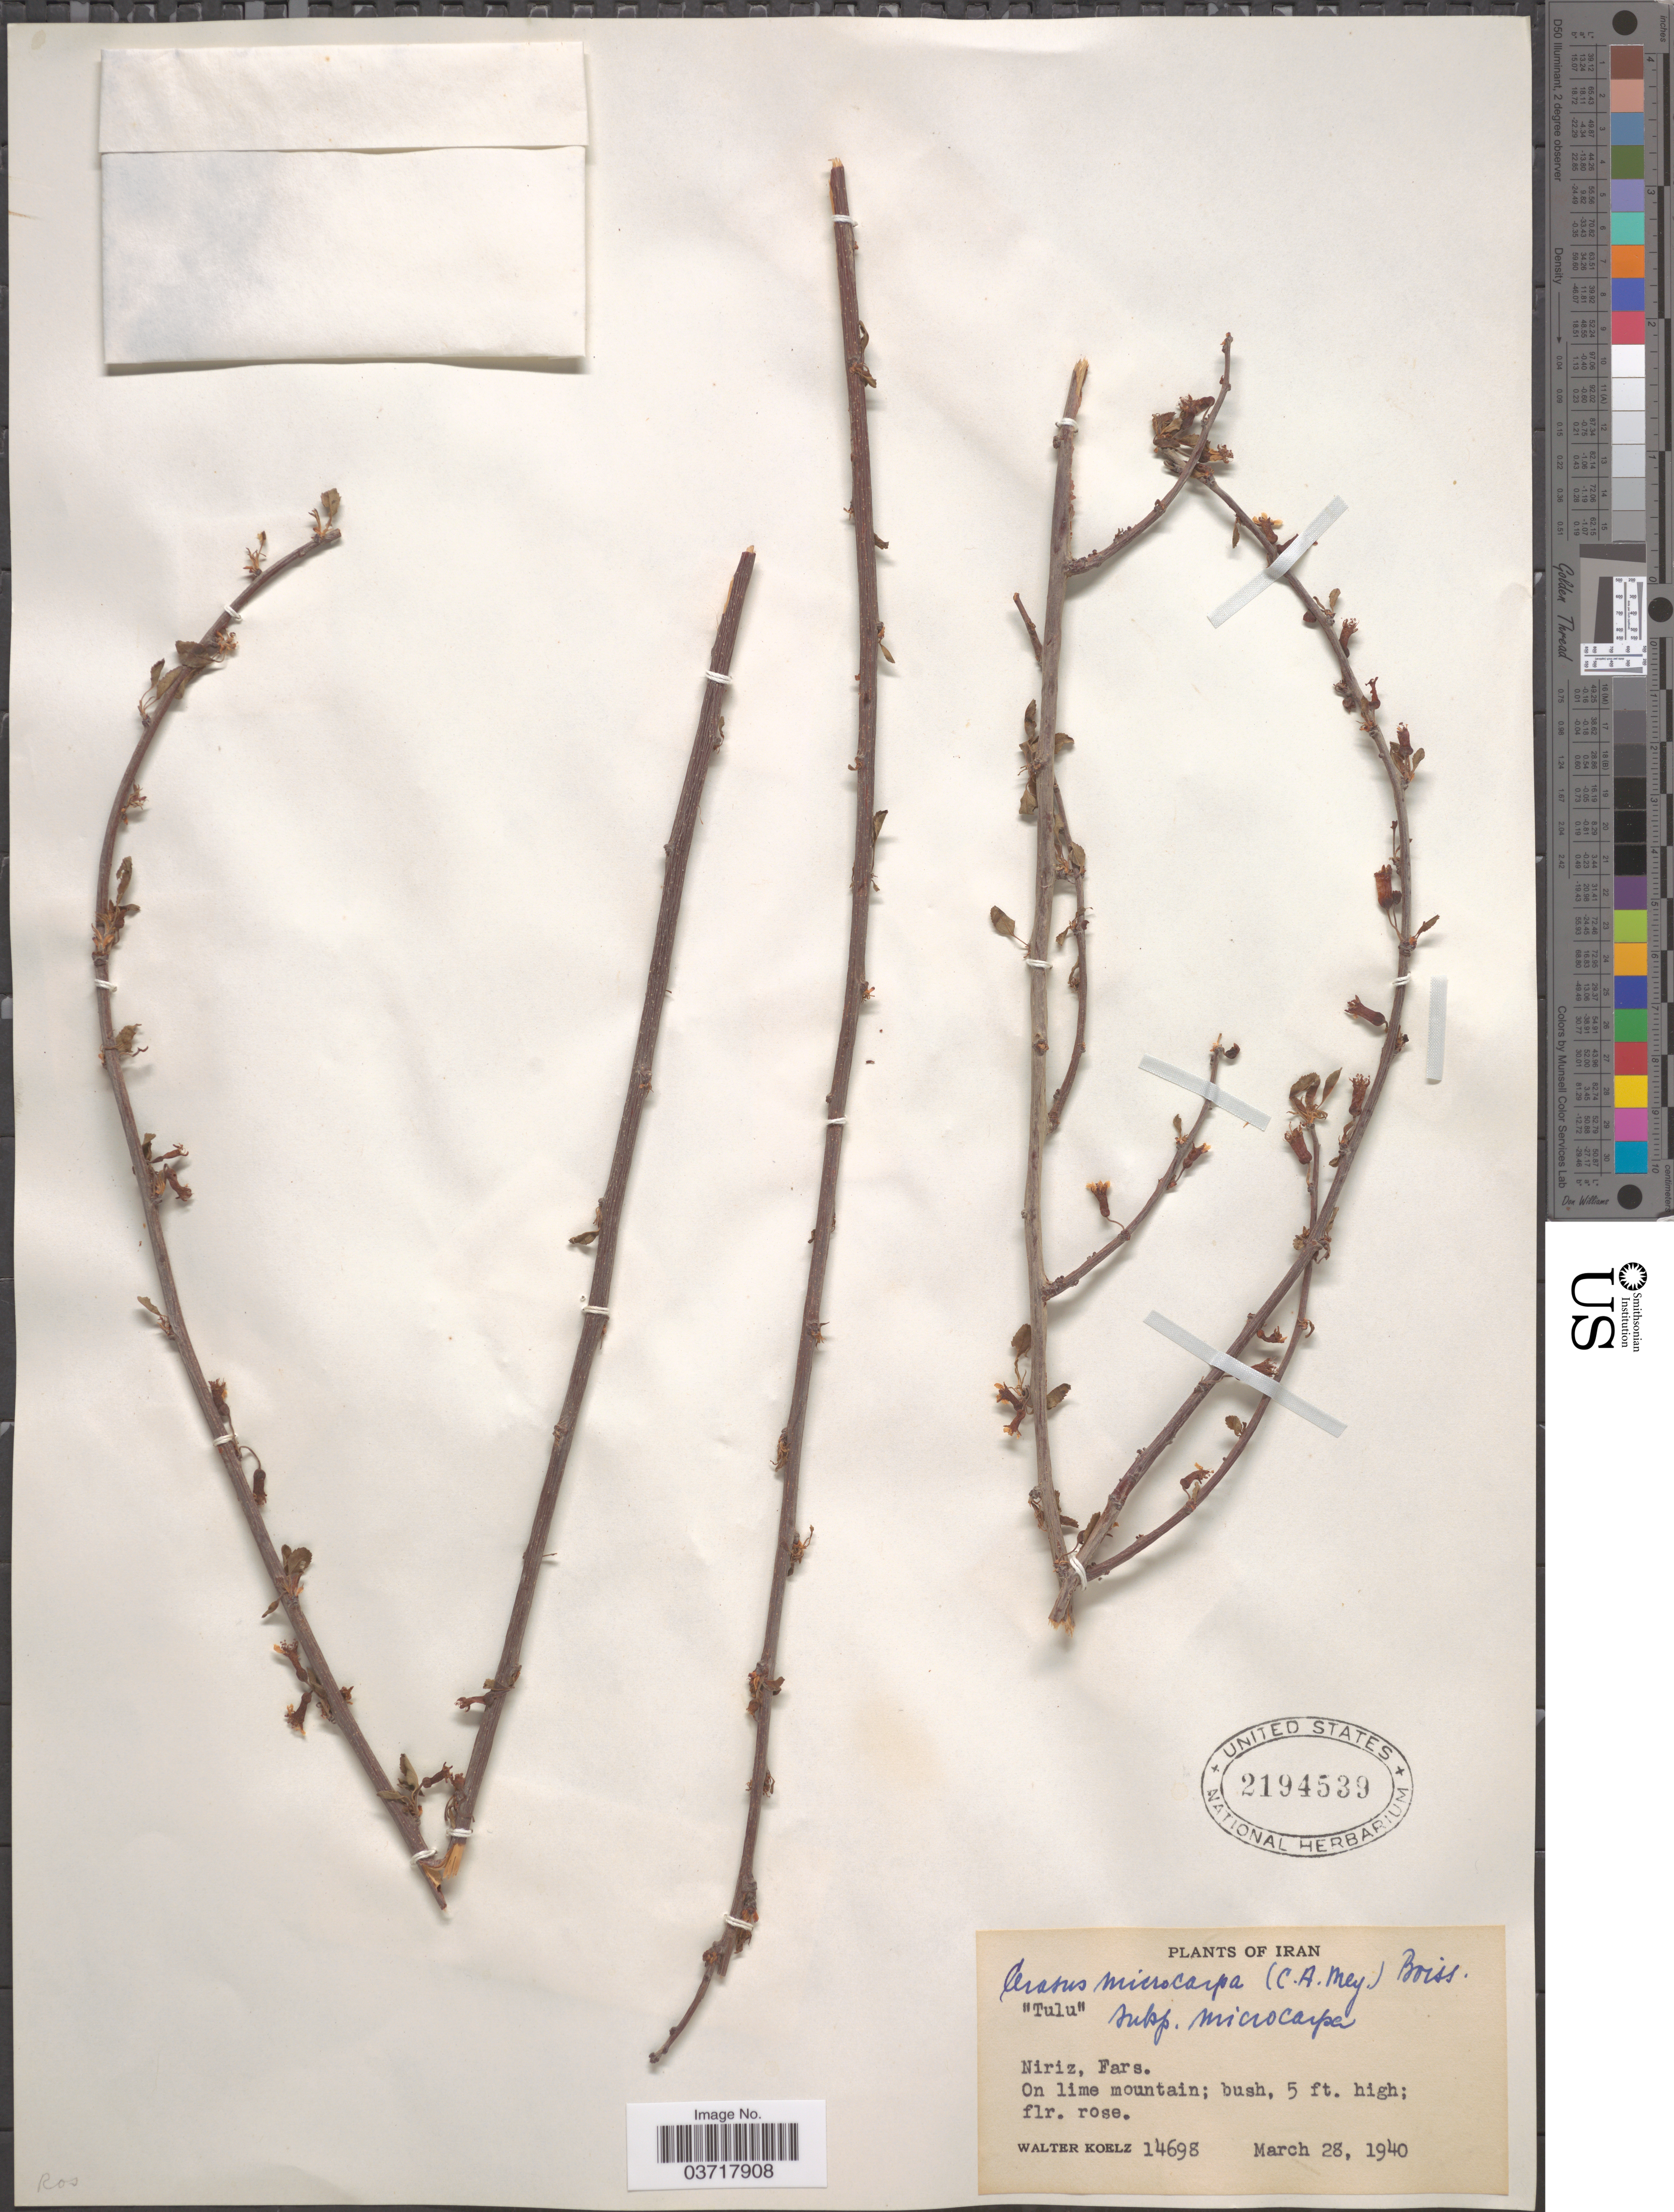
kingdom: Plantae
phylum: Tracheophyta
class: Magnoliopsida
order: Rosales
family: Rosaceae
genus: Prunus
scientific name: Prunus microcarpa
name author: C.A. Mey.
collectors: W. N. Koelz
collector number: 14698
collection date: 1940-03-28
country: Iran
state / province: Fars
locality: Niriz.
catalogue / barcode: US 2194539